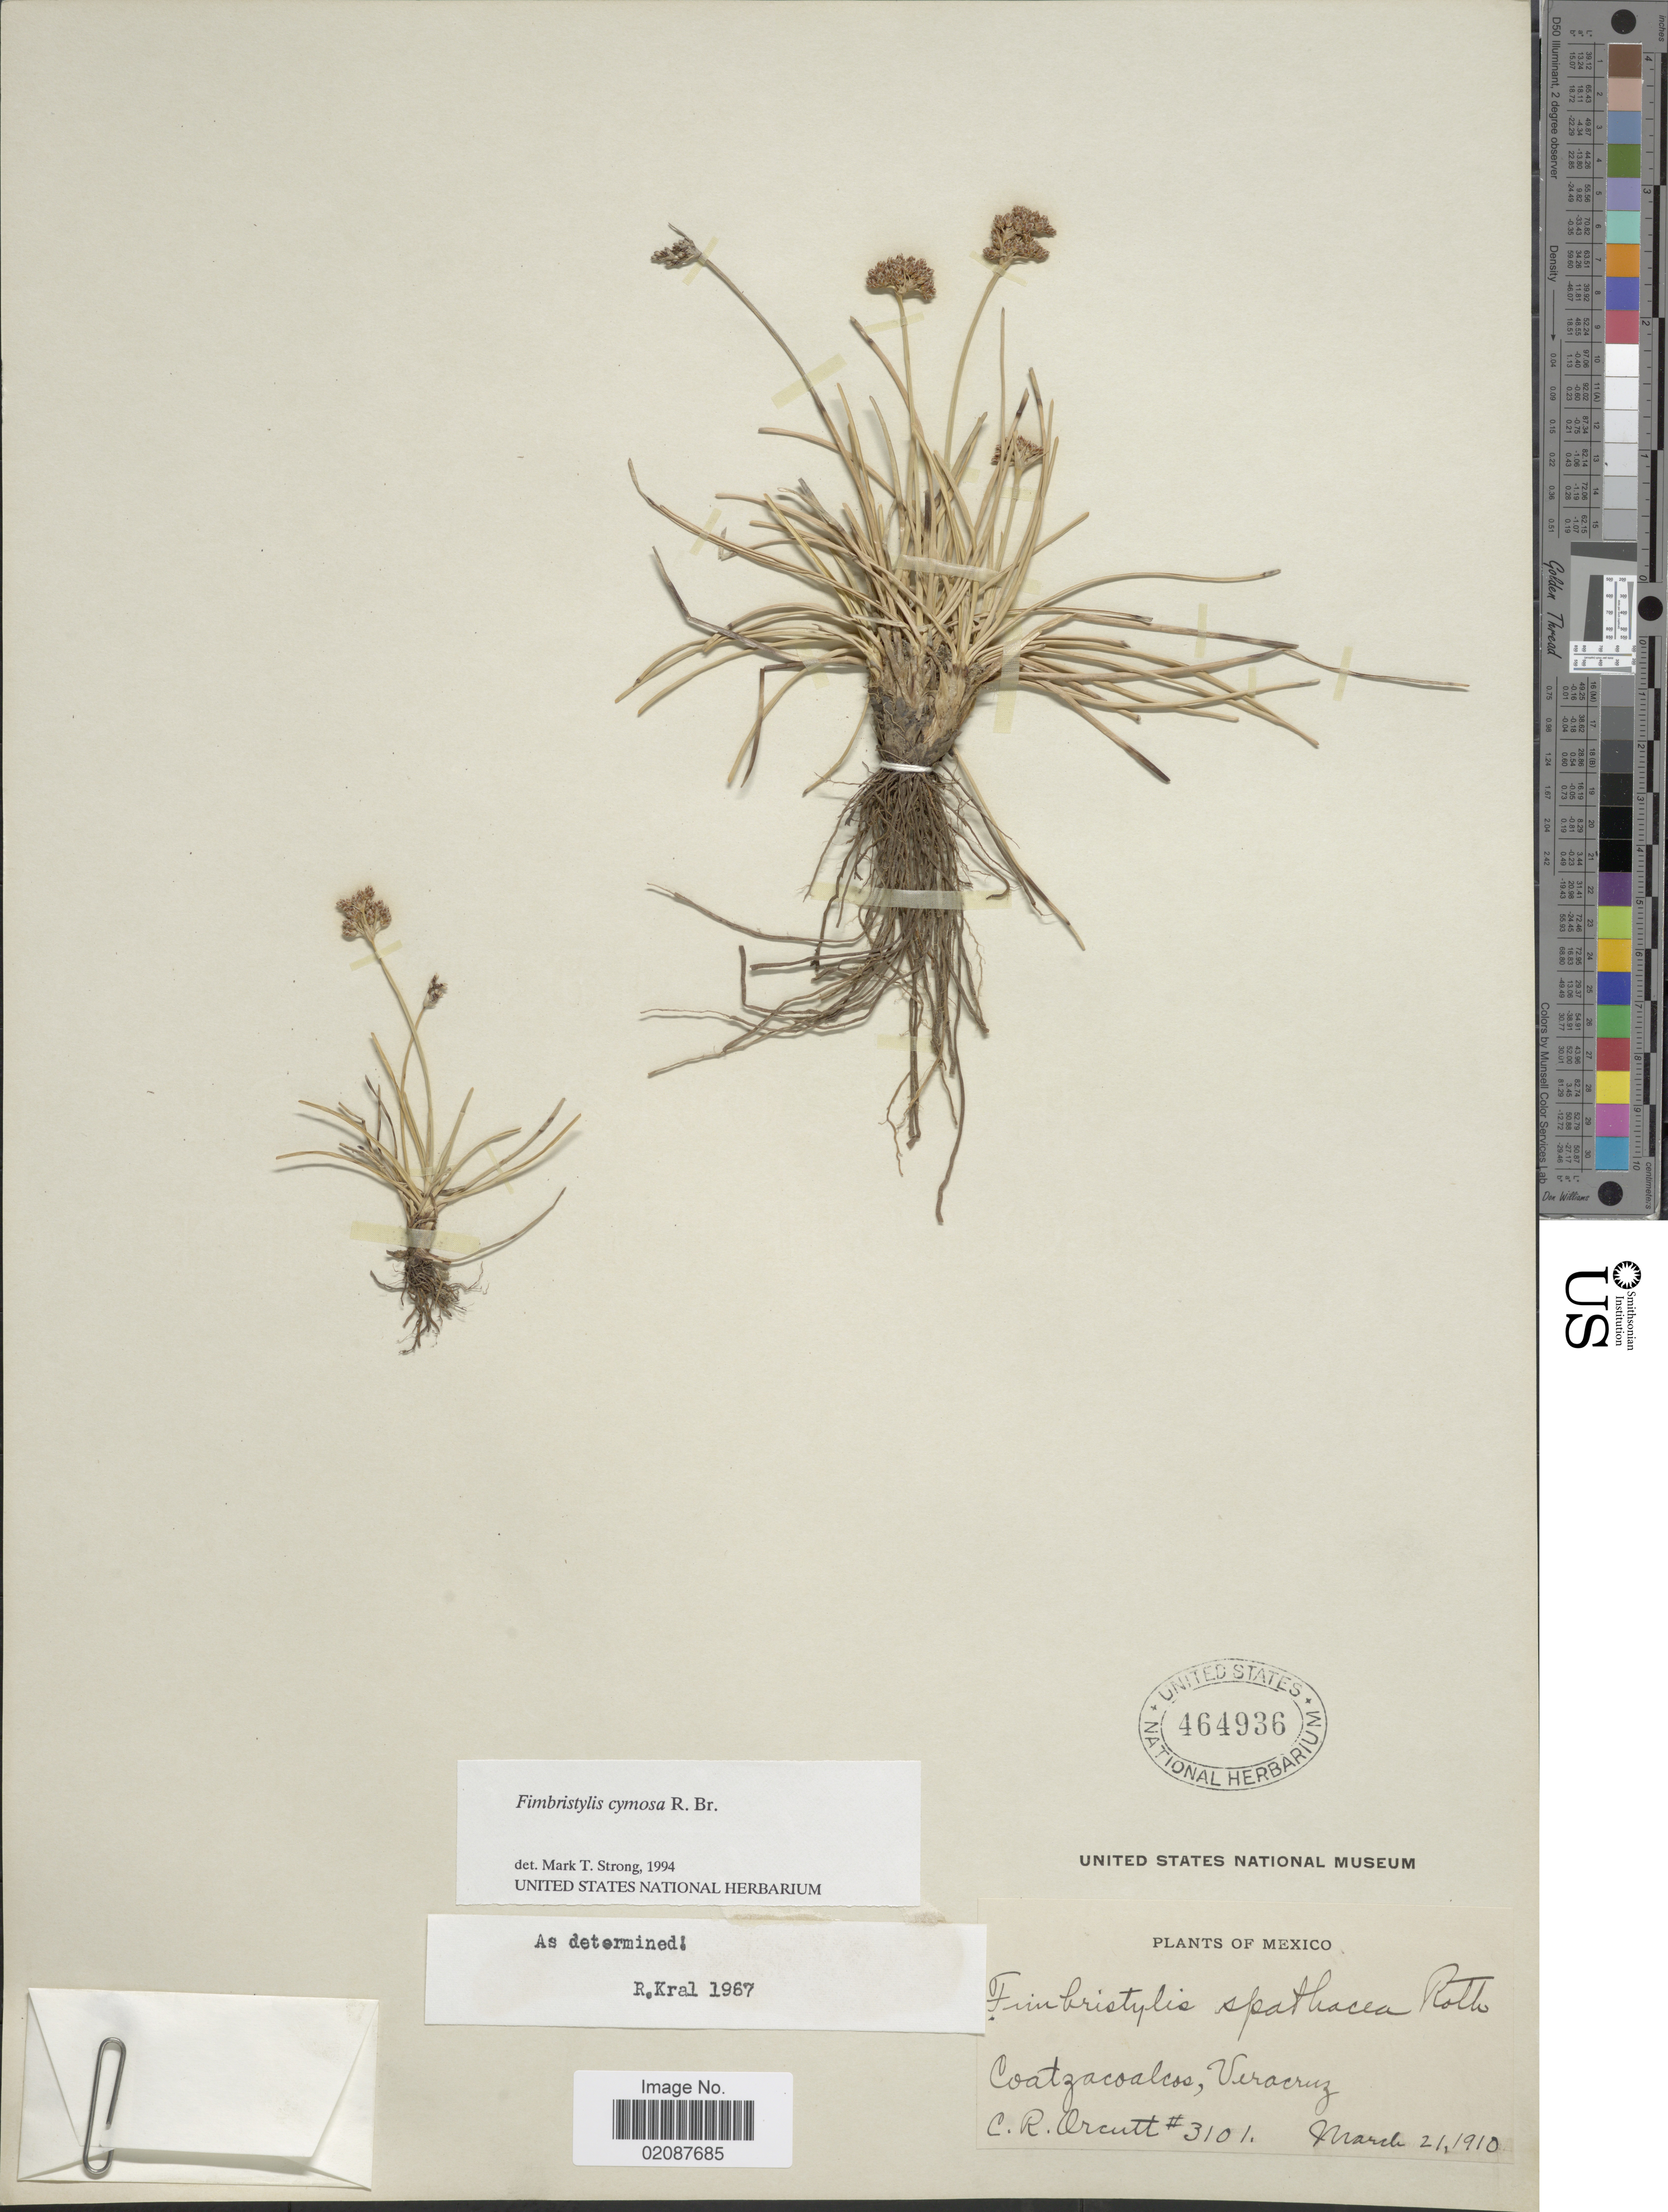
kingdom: Plantae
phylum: Tracheophyta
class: Liliopsida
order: Poales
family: Cyperaceae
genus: Fimbristylis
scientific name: Fimbristylis cymosa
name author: R. Br.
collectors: C. R. Orcutt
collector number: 3101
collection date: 1910-03-21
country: Mexico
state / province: Veracruz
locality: Coatzacoalcos, Veracruz.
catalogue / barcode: US 464936